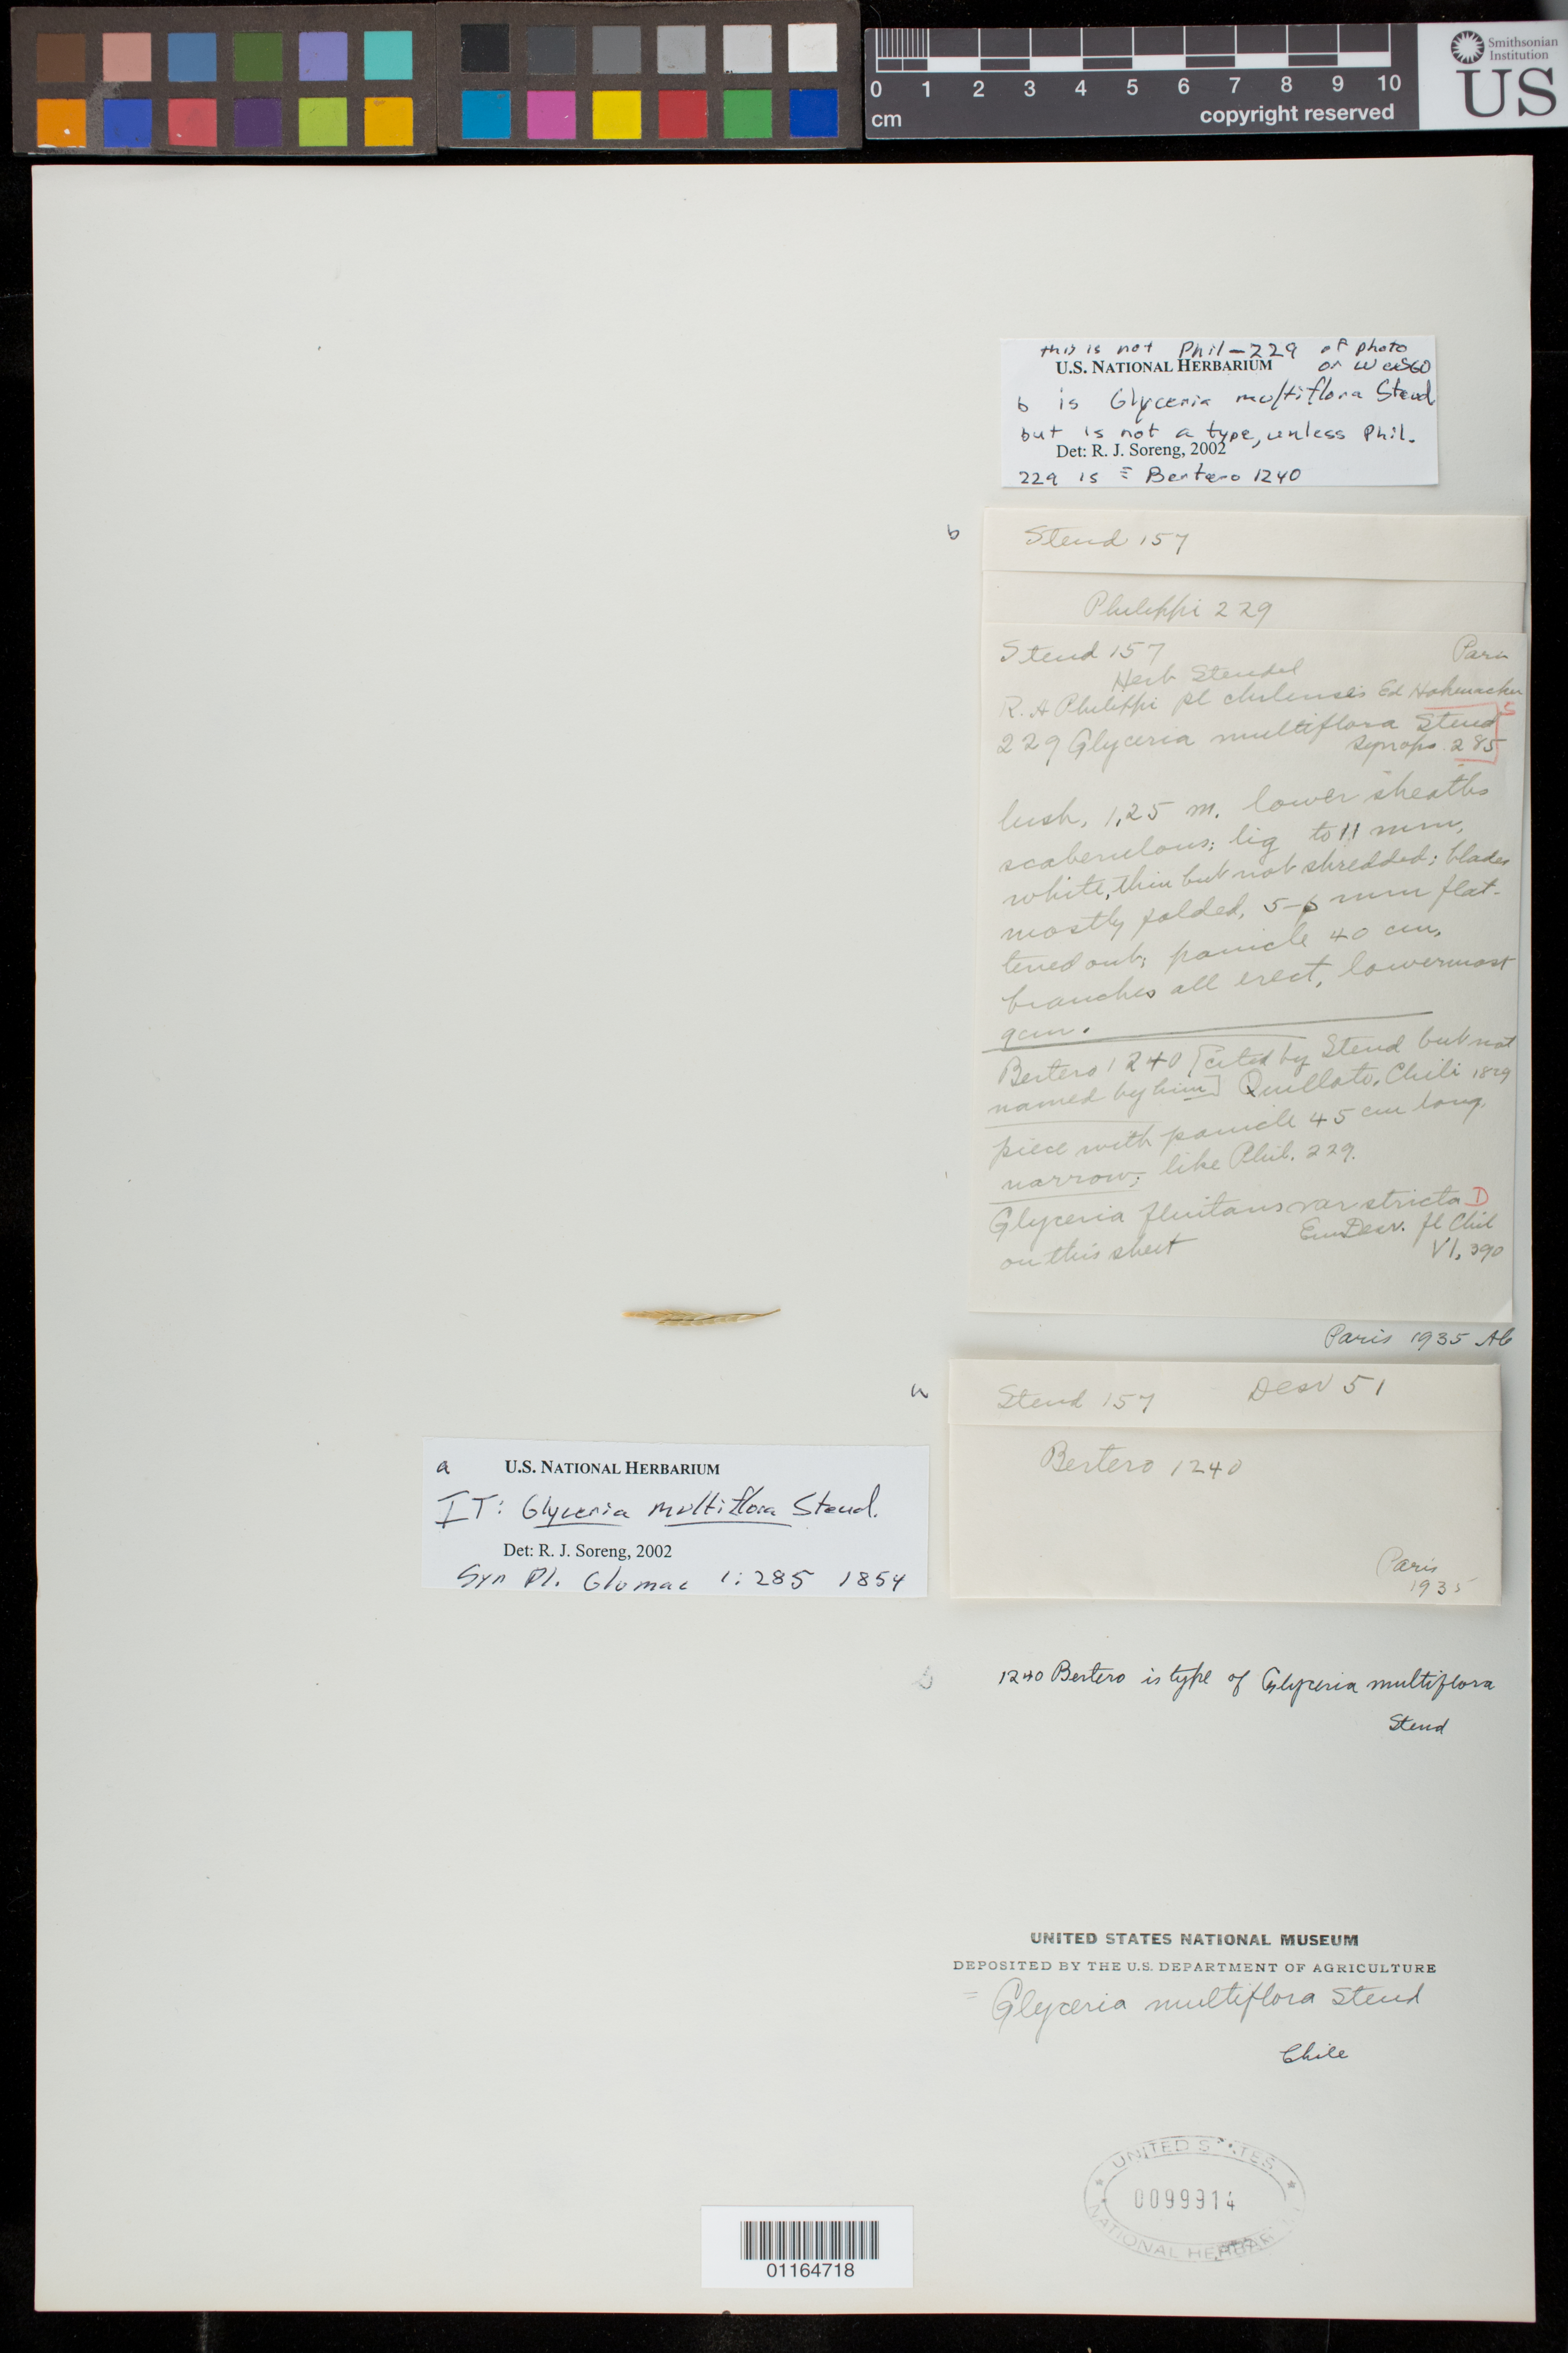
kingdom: Plantae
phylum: Tracheophyta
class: Liliopsida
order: Poales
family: Poaceae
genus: Glyceria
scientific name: Glyceria multiflora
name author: Steud.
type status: Type Collection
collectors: C. L. G. Bertero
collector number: Bertero Herb. 1240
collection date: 1829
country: Chile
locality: Quillato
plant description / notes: Fragmentary material of type specimens ex herb. Paris (Herb. Steud.?). Confusingly labeled/annotated, unclear whether 2 elements on sheet both represent type collections (both labeled as Steud. 157, but one = Bertero 1240 and one = Philippi 229?)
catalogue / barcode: US 99914